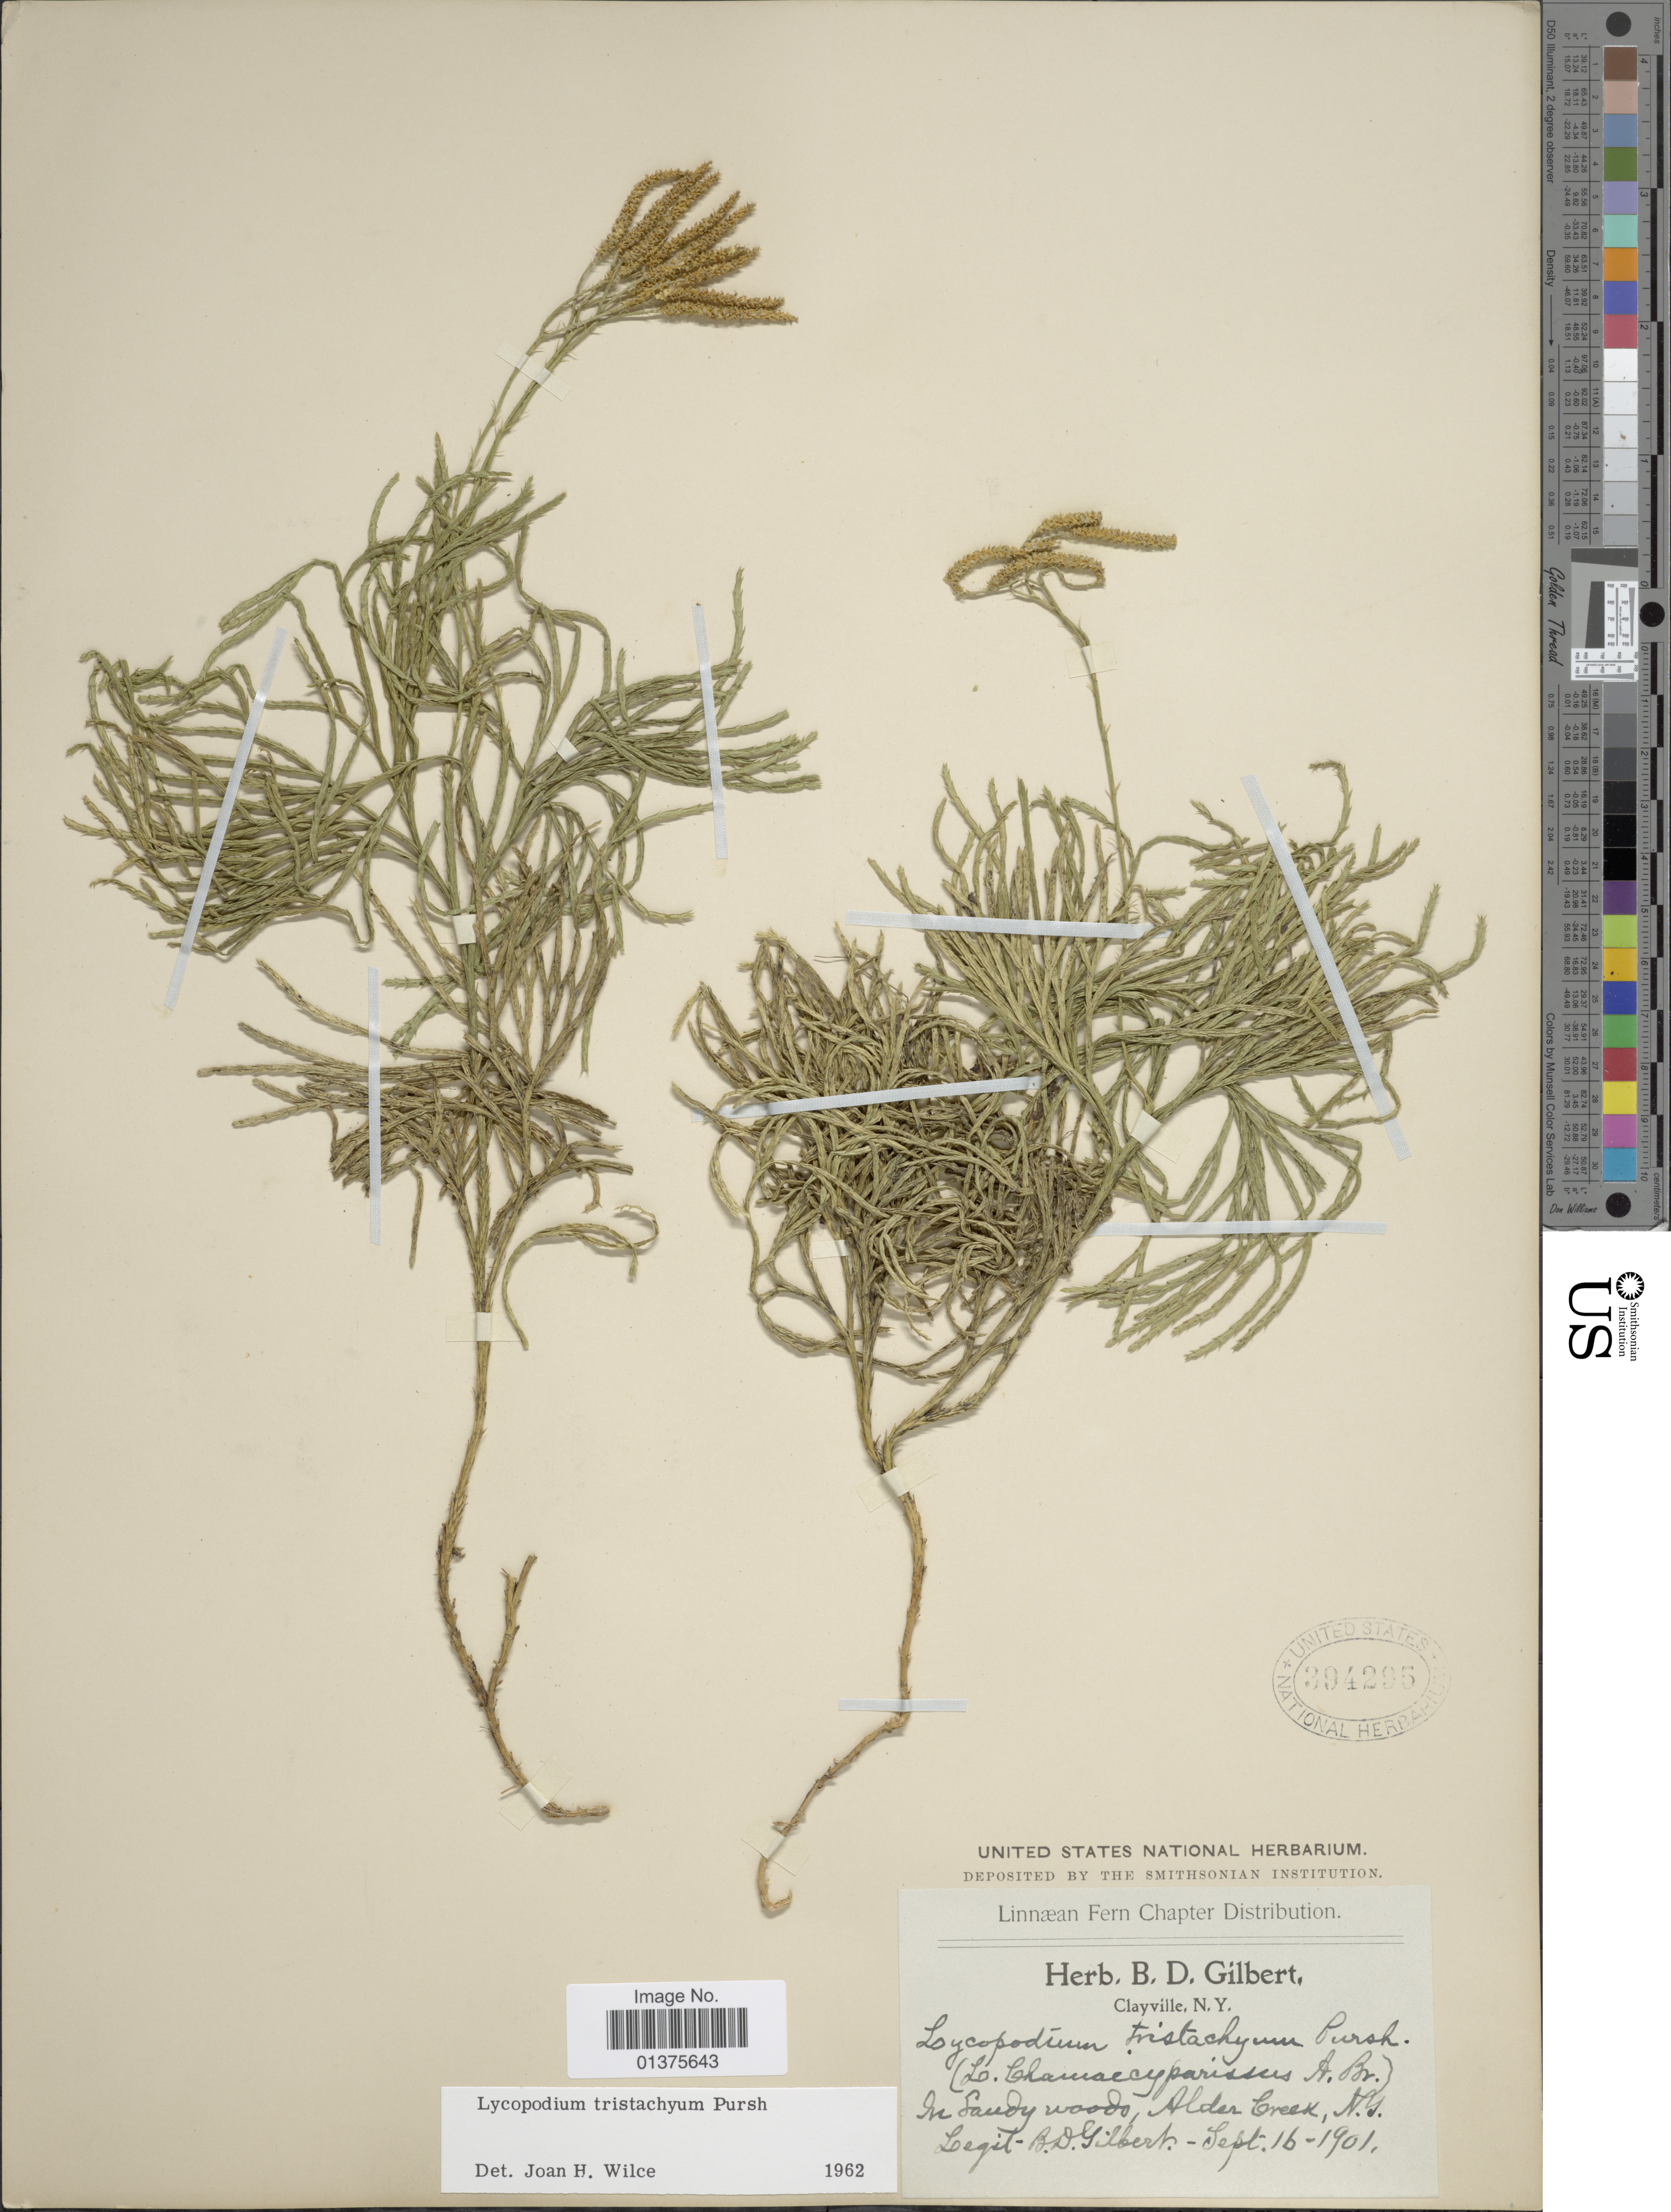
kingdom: Plantae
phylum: Tracheophyta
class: Lycopodiopsida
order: Lycopodiales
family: Lycopodiaceae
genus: Diphasiastrum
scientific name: Diphasiastrum tristachyum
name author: (Pursh) Holub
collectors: B. Gilbert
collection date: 1901-09-16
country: United States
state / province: New York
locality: In sandy woods, Alder Creek, Clayville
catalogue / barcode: US 394295